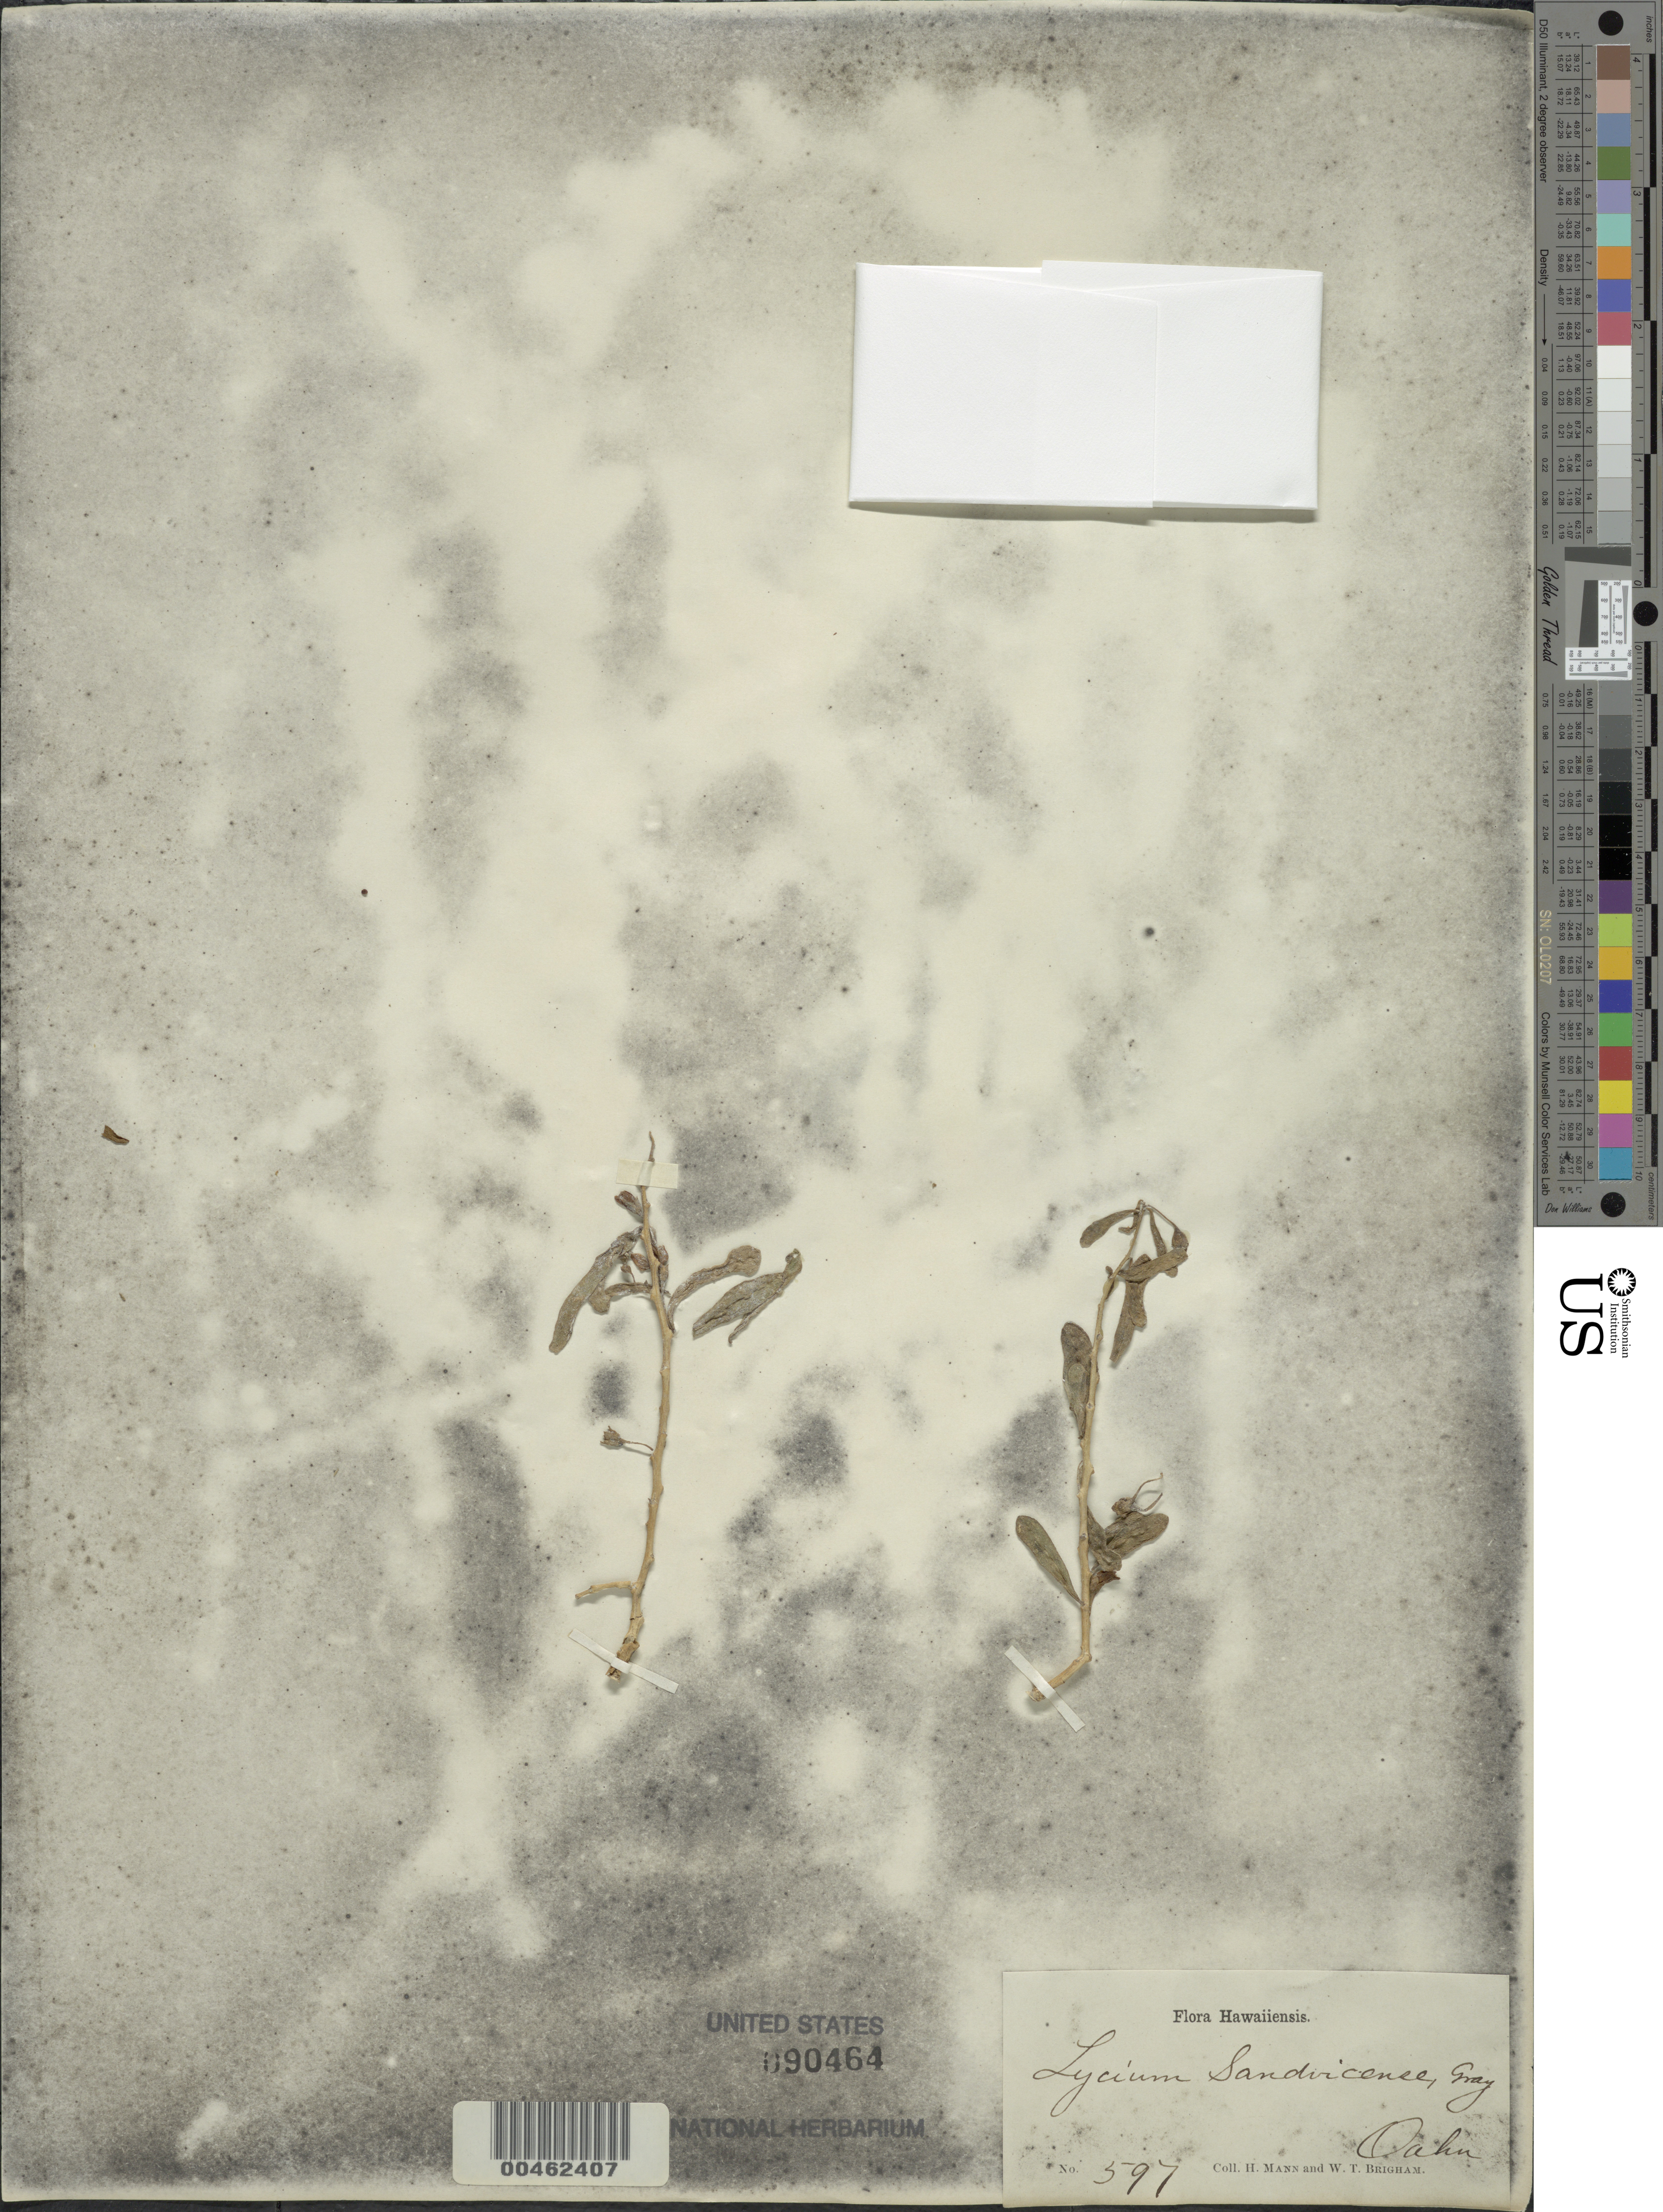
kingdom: Plantae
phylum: Tracheophyta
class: Magnoliopsida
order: Solanales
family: Solanaceae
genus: Lycium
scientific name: Lycium carolinianum var. sandwicense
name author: (A. Gray) C.L. Hitchc.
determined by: Wagner, W. L., (BOT), Smithsonian Institution - National Museum of Natural History (UNITED STATES)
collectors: H. Mann & W. T. Brigham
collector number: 597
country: United States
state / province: Hawaii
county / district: Honolulu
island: Oahu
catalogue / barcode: US 90464